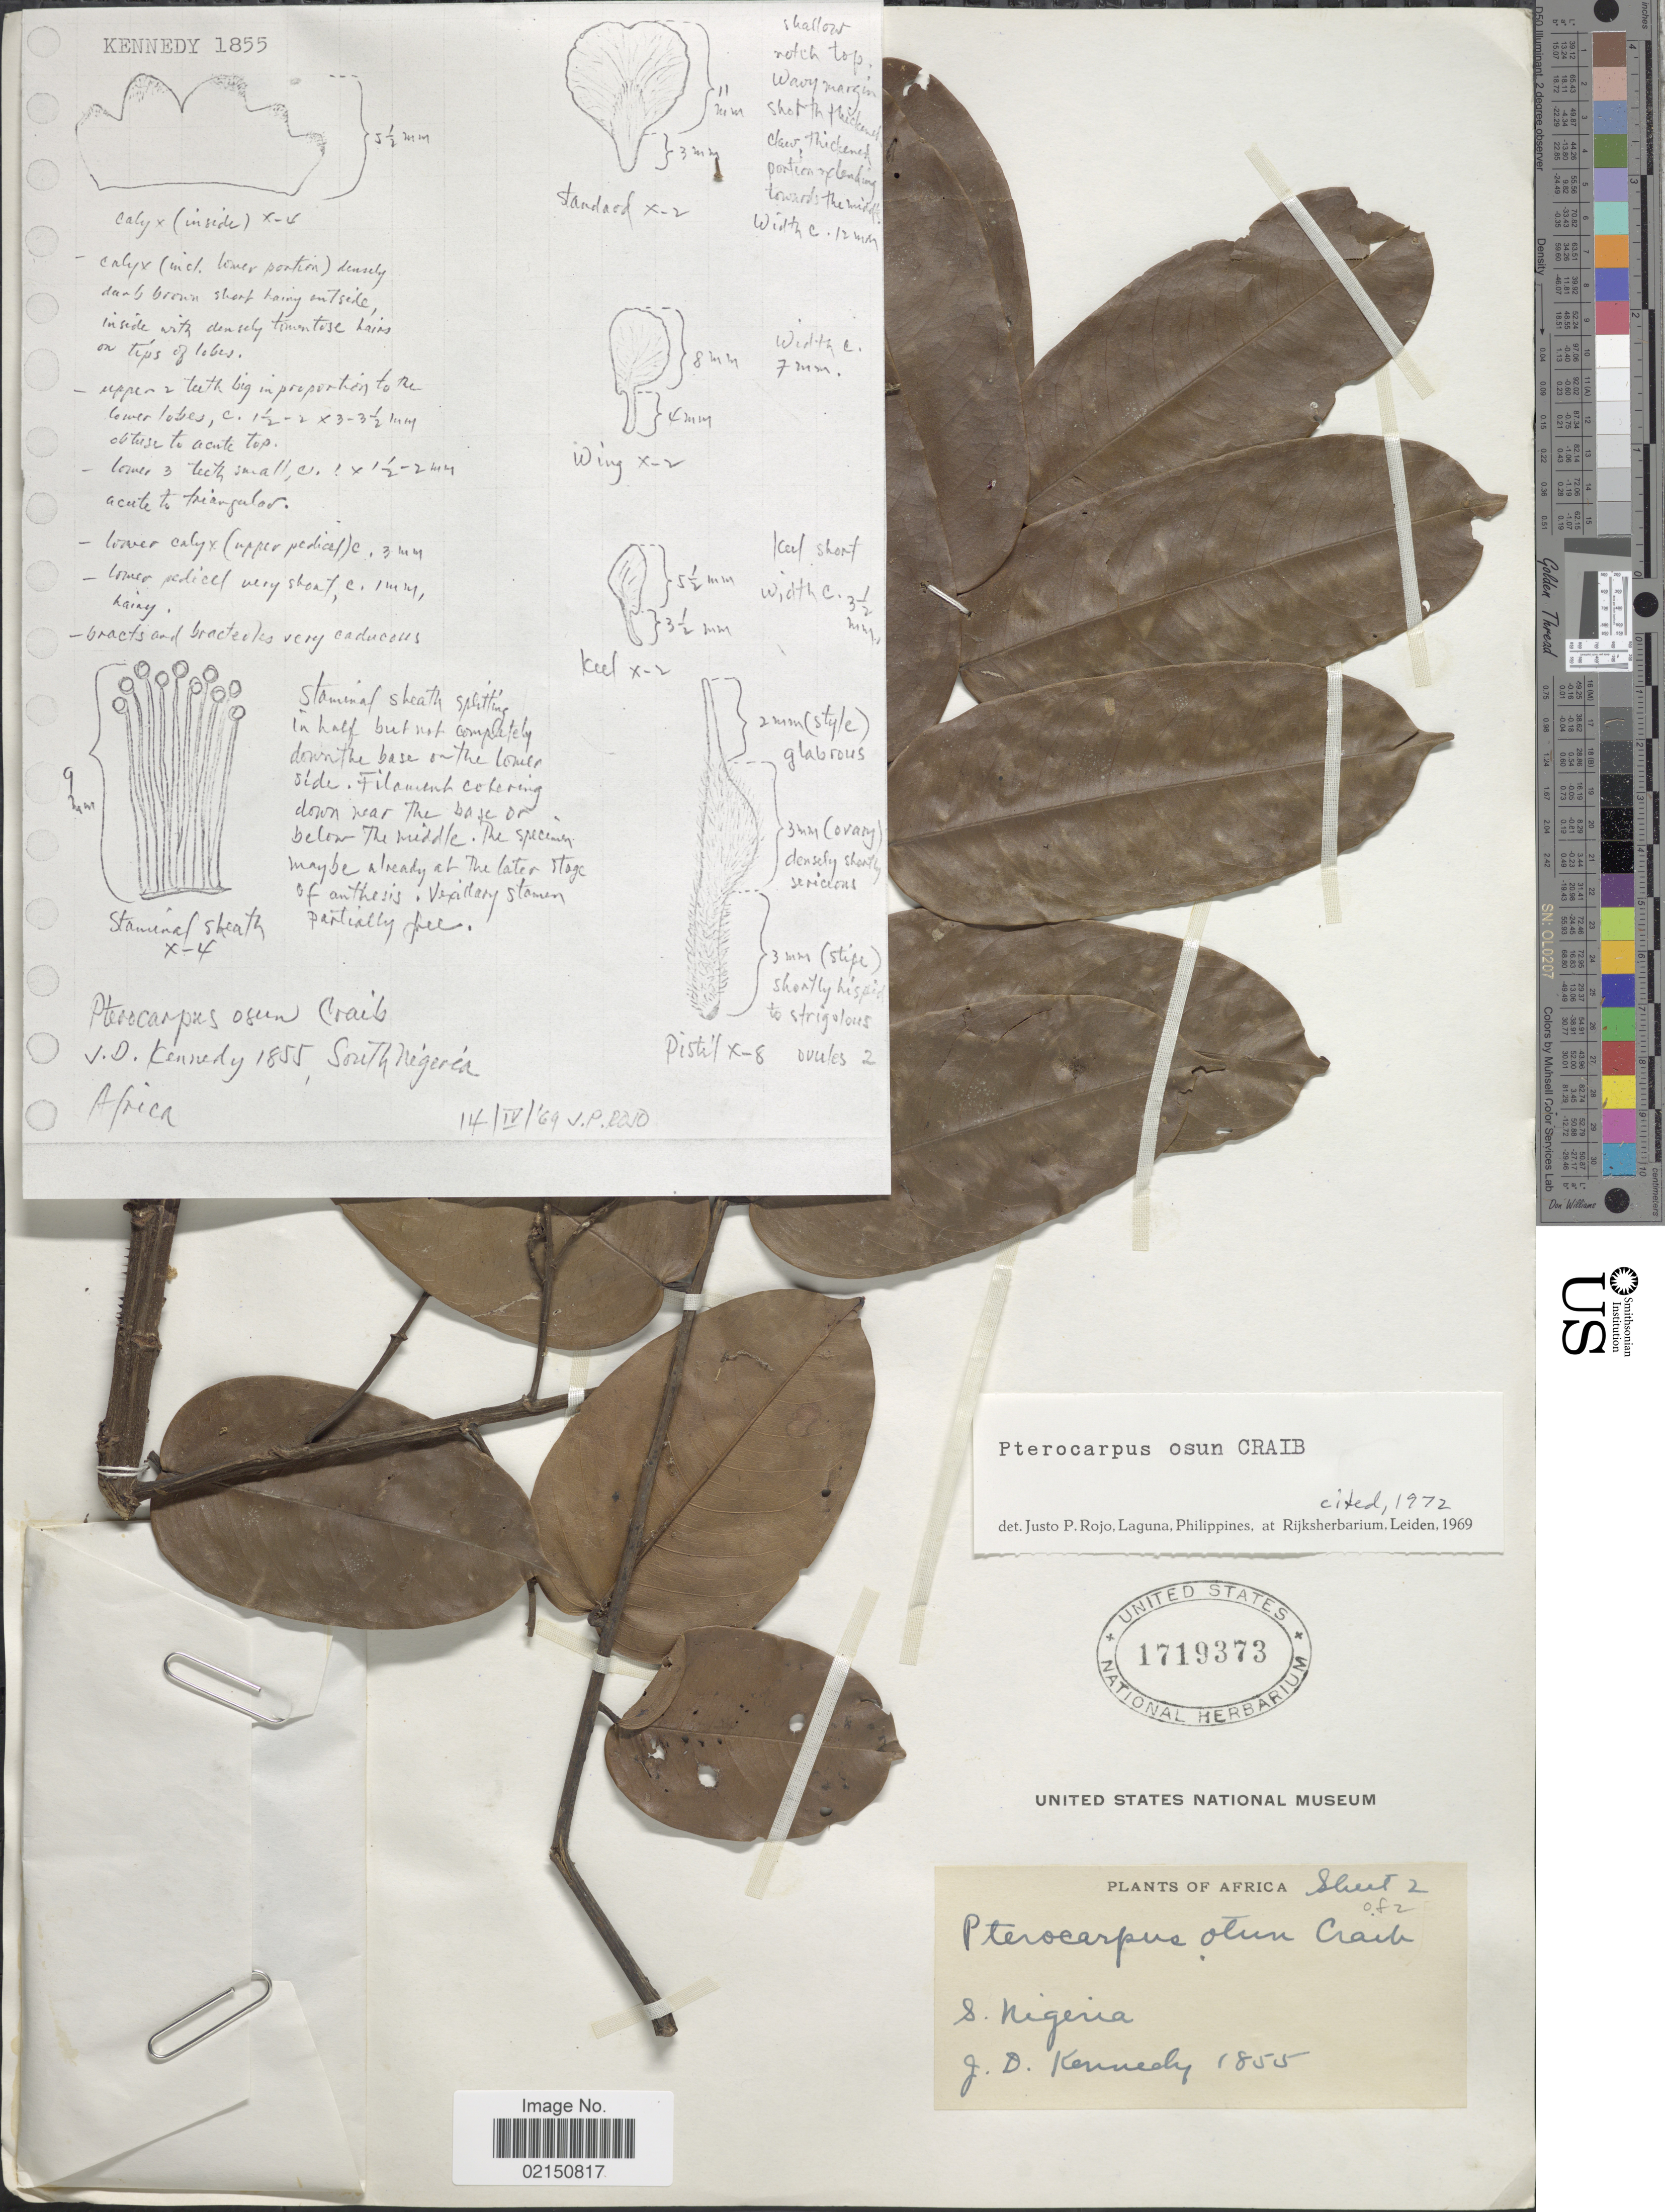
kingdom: Plantae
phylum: Tracheophyta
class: Magnoliopsida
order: Fabales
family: Fabaceae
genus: Pterocarpus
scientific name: Pterocarpus osun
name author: Craib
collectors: J. D. Kennedy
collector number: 1855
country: Nigeria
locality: S. Nigeria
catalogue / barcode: US 1719373